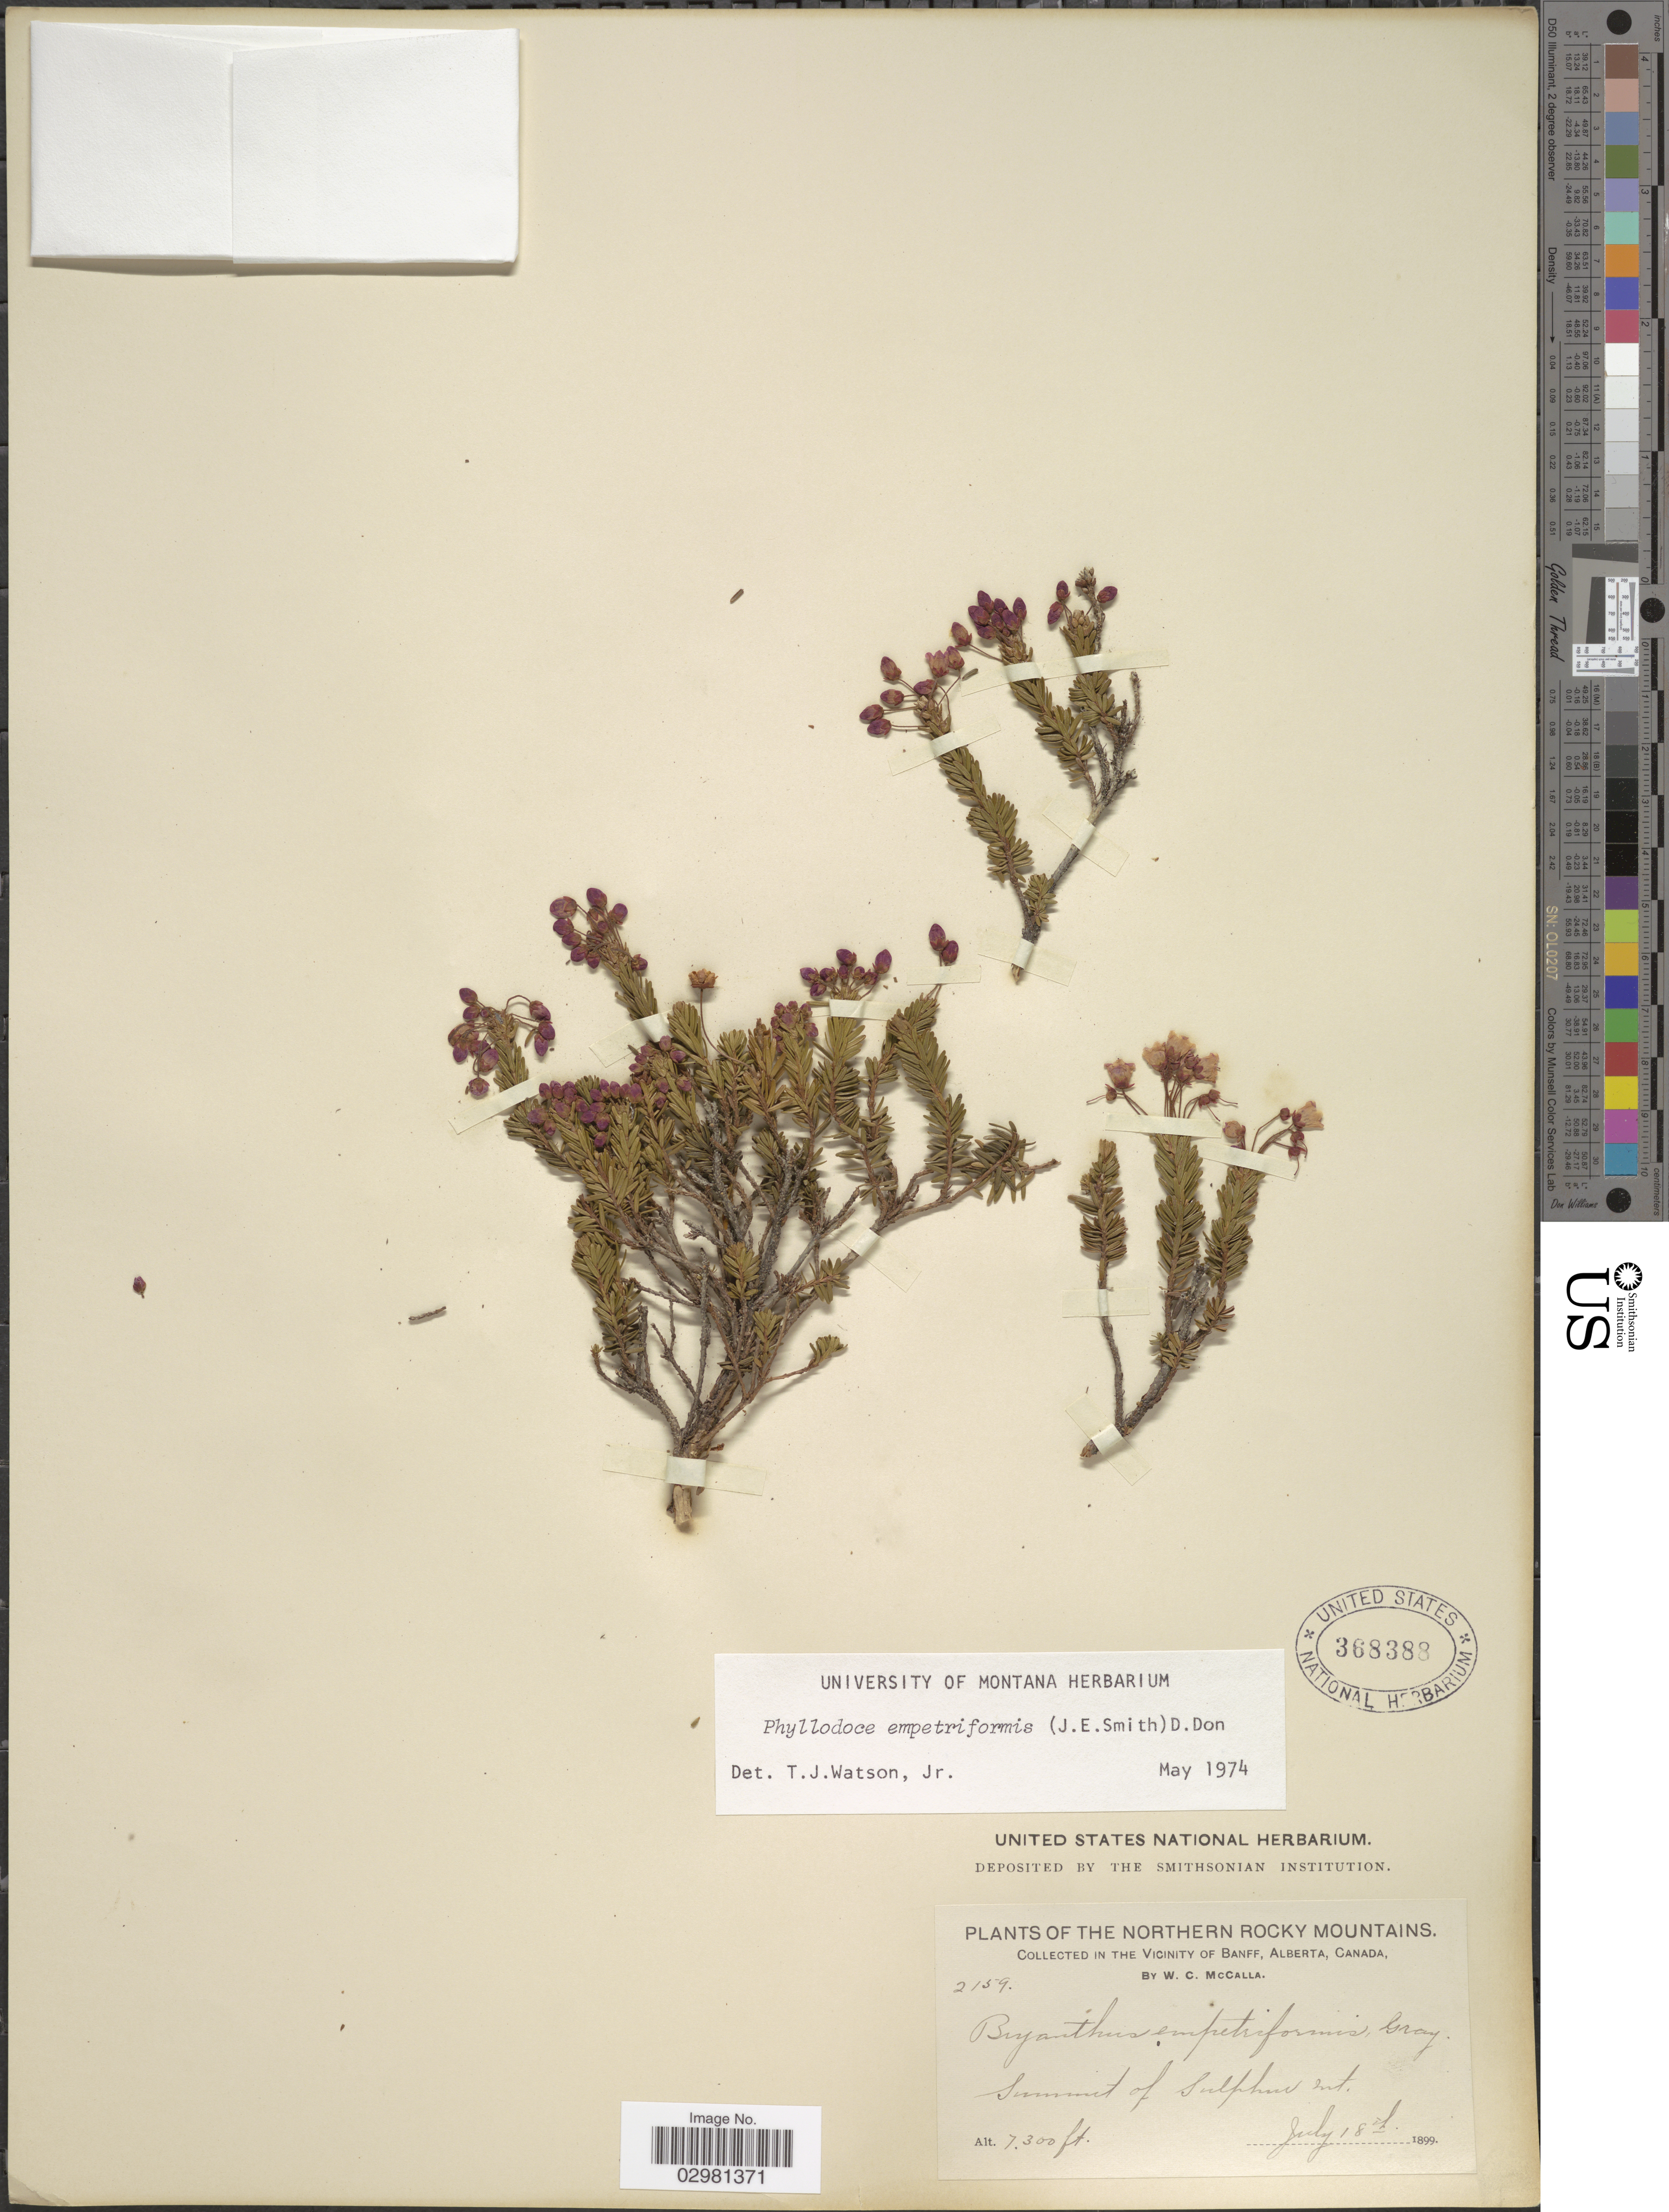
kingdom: Plantae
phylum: Tracheophyta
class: Magnoliopsida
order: Ericales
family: Ericaceae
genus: Phyllodoce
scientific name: Phyllodoce empetiformis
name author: (Small) D. Don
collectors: W. McCalla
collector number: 2159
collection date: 1899-07-18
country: Canada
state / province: Alberta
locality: Northern Rocky Mountains, in the vicinity of Banff, Summit of Sulphur Mt.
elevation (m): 2225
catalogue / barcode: US 368388